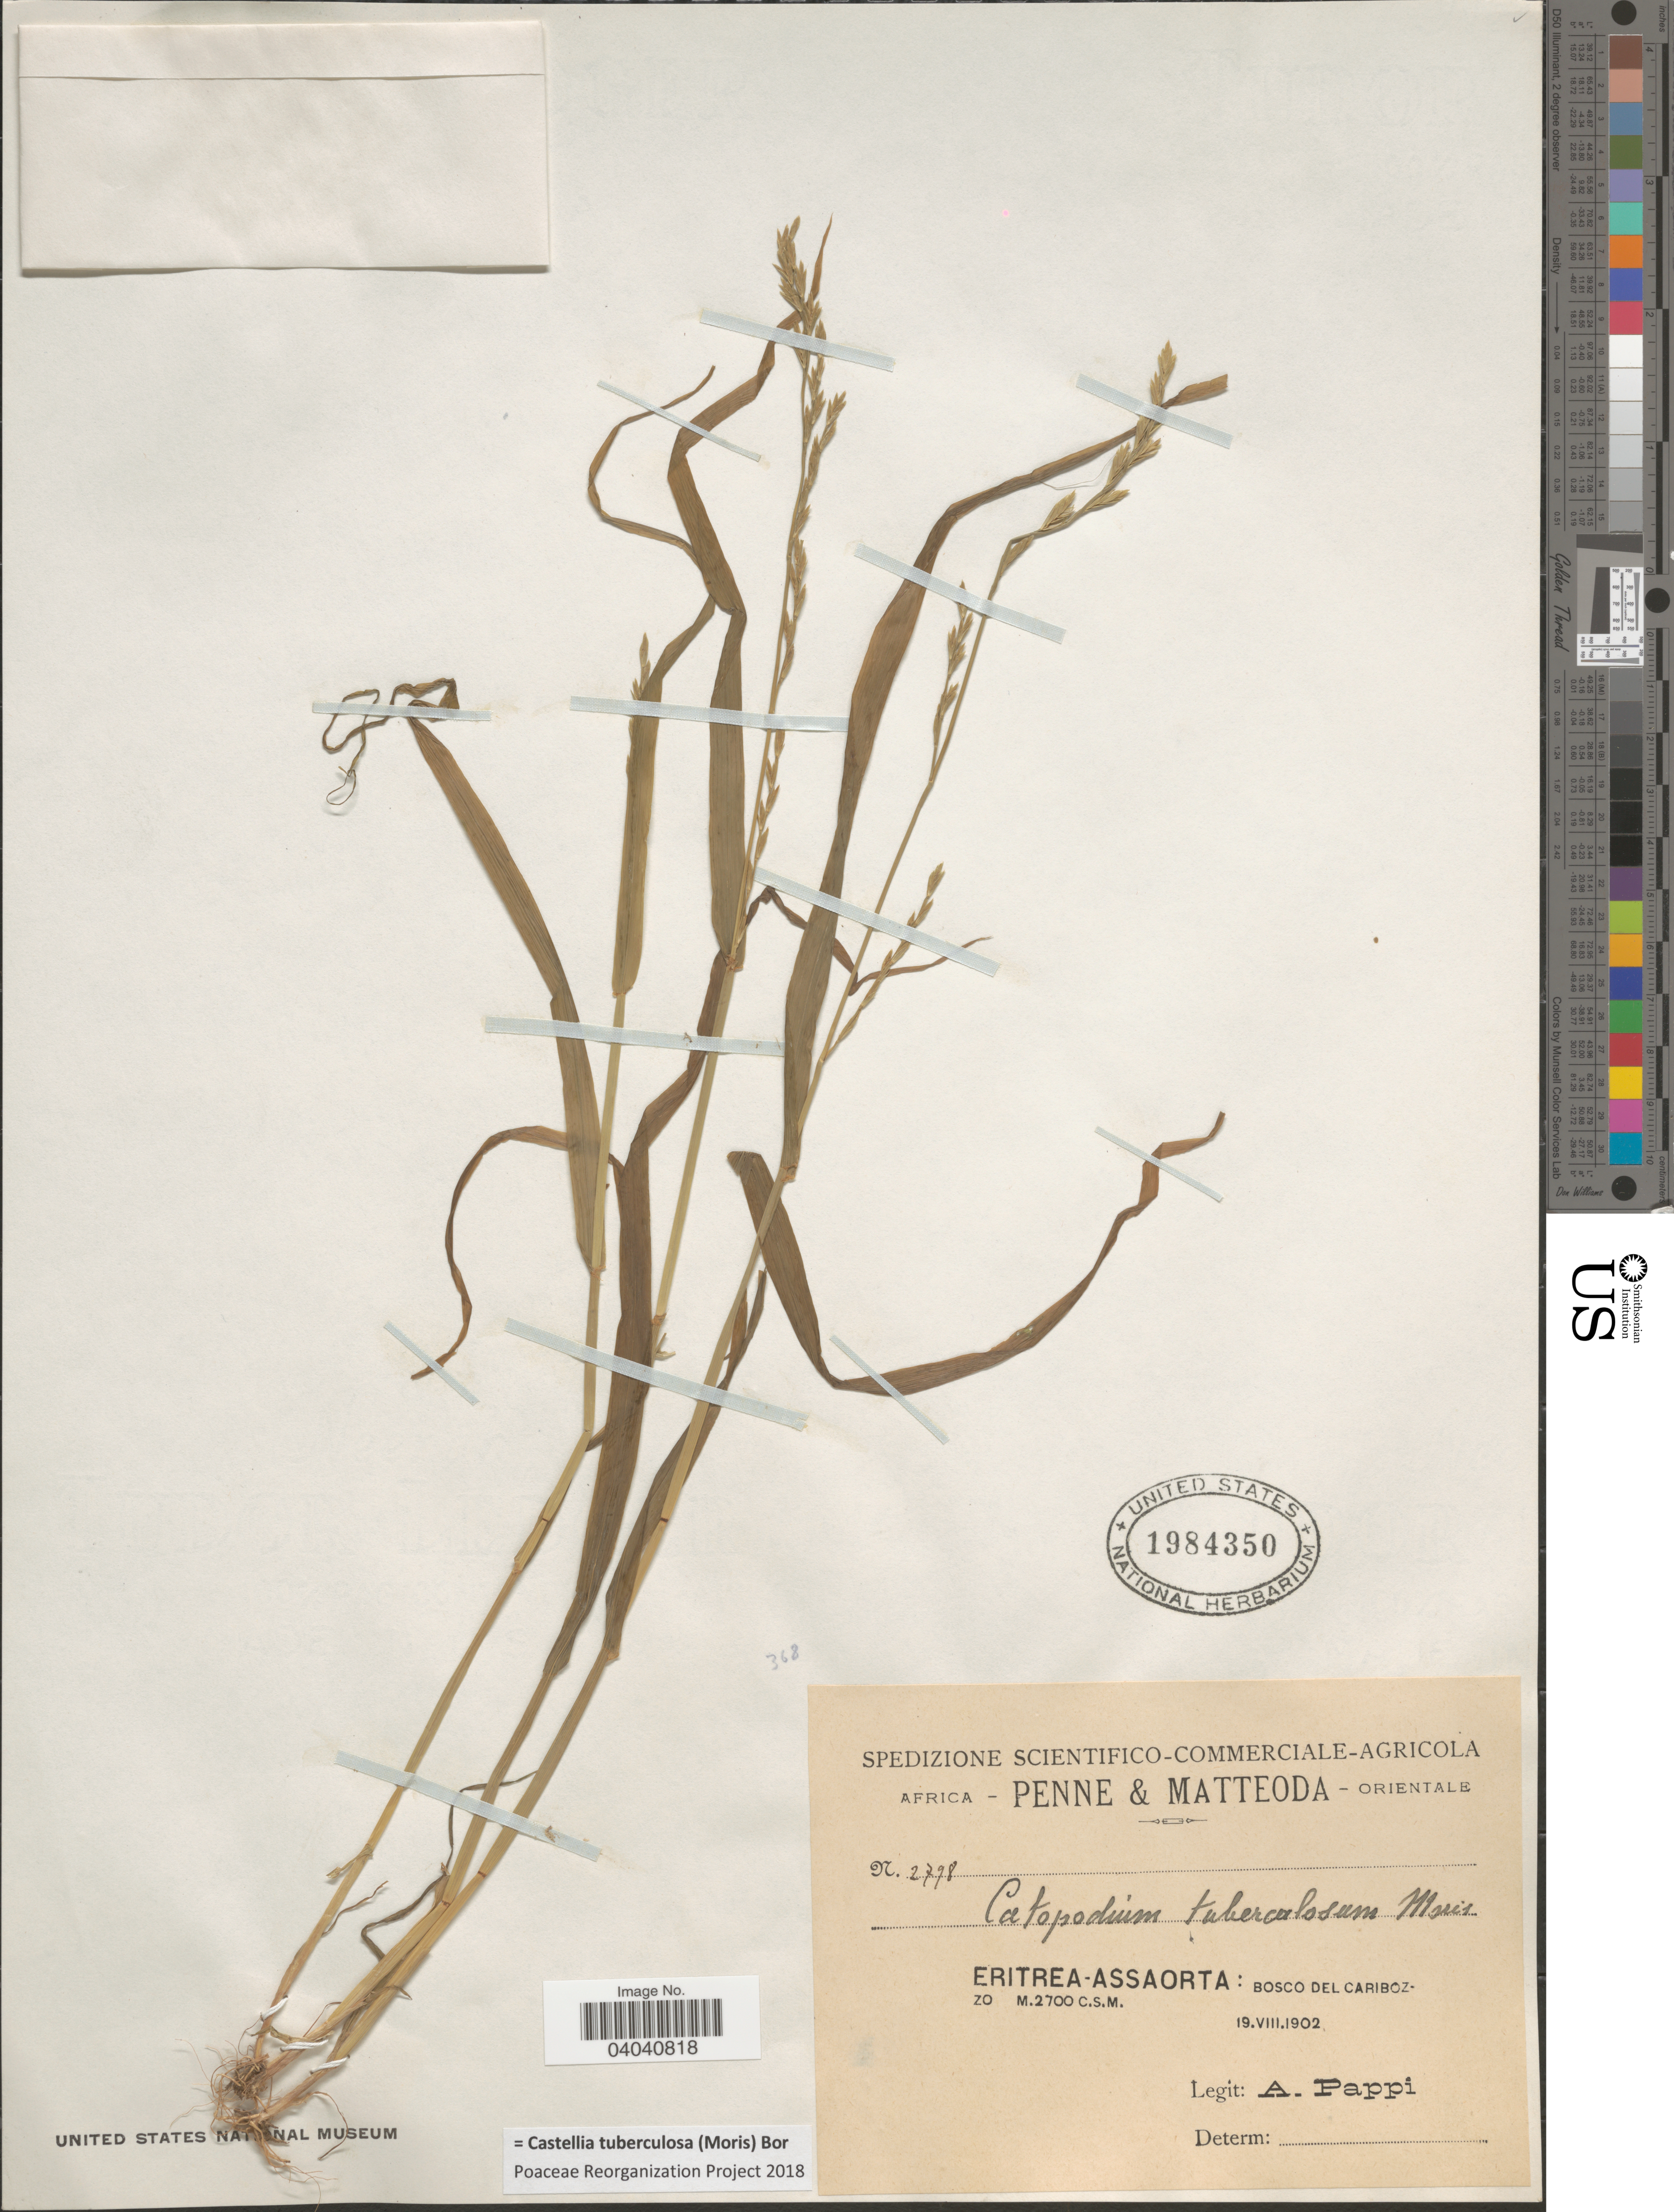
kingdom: Plantae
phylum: Tracheophyta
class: Liliopsida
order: Poales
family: Poaceae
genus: Castellia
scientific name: Castellia tuberculosa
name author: (Moris) Bor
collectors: A. Pappi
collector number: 2798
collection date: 1902-08-19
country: Eritrea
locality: Africa Orientale. Eritrea-Assaorta: Bosco Del Caribozzo.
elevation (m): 2700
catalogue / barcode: US 1984350